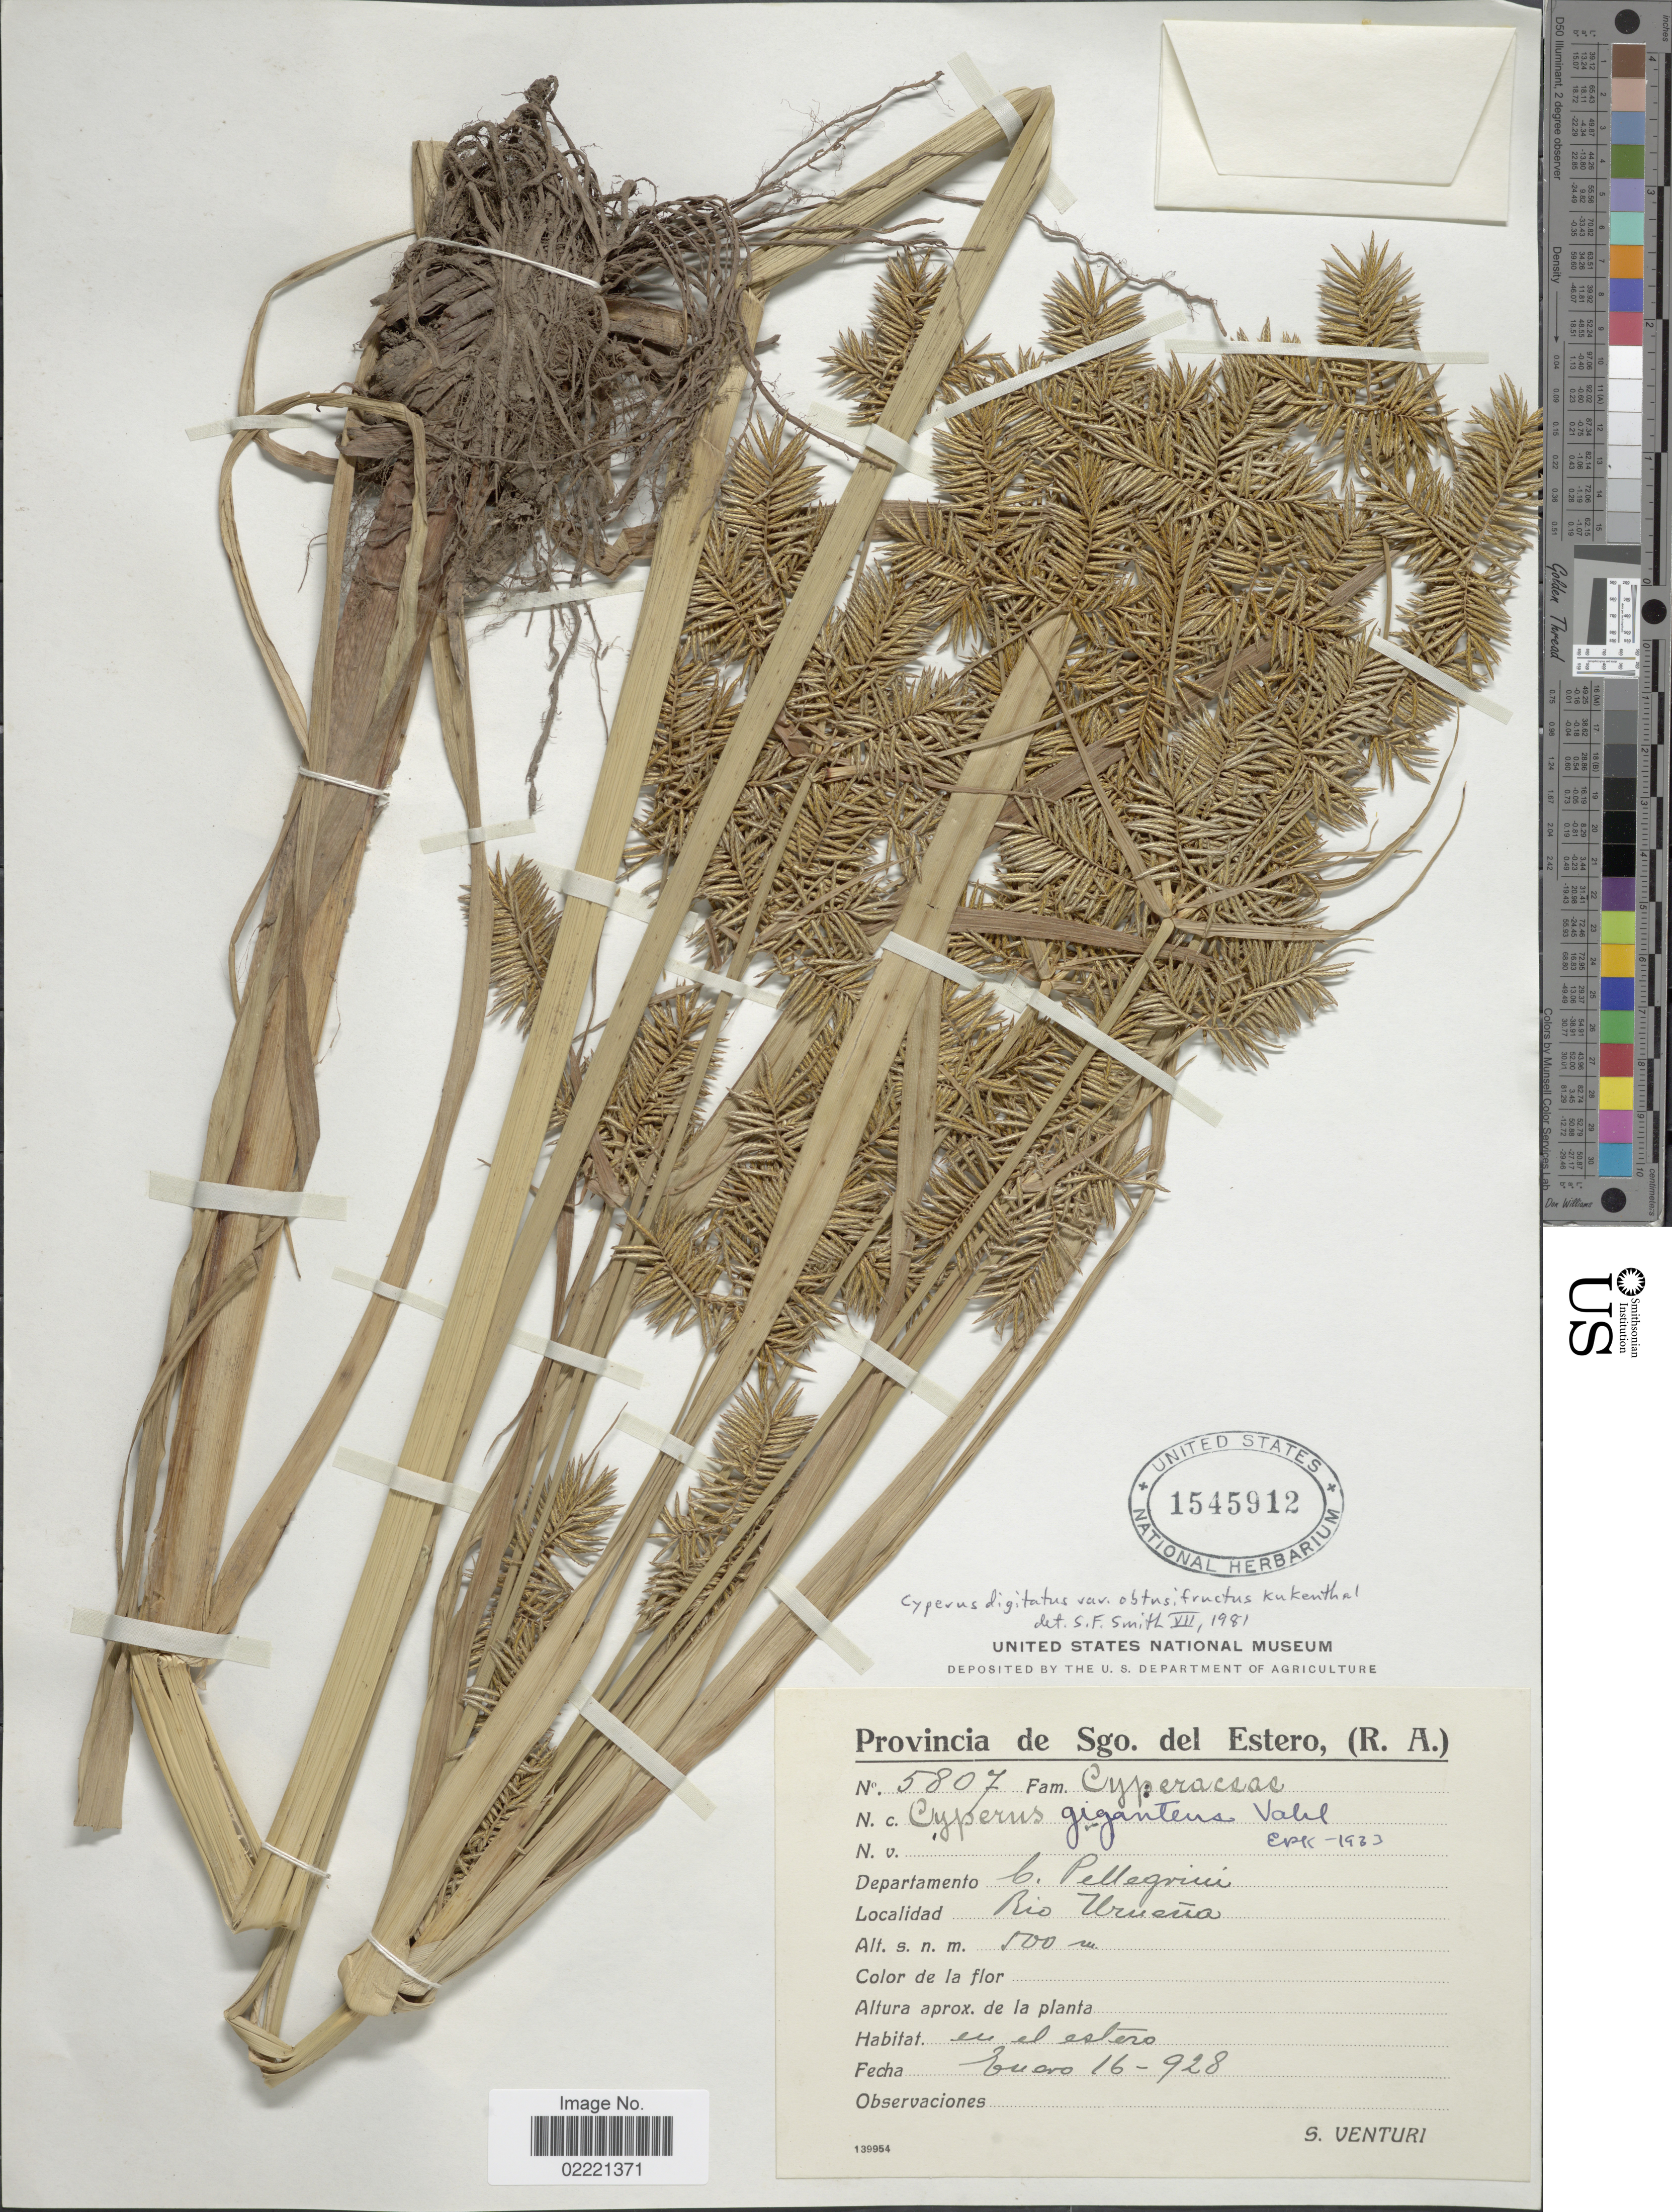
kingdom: Plantae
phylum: Tracheophyta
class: Liliopsida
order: Poales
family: Cyperaceae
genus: Cyperus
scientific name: Cyperus digitatus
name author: Roxb.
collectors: S. Venturi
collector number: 5807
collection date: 1928-01-16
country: Argentina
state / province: Santiago del Estero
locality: (R.A.) Departamento C. Pellegrini, Rio Uruena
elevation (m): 500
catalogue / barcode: US 1545912